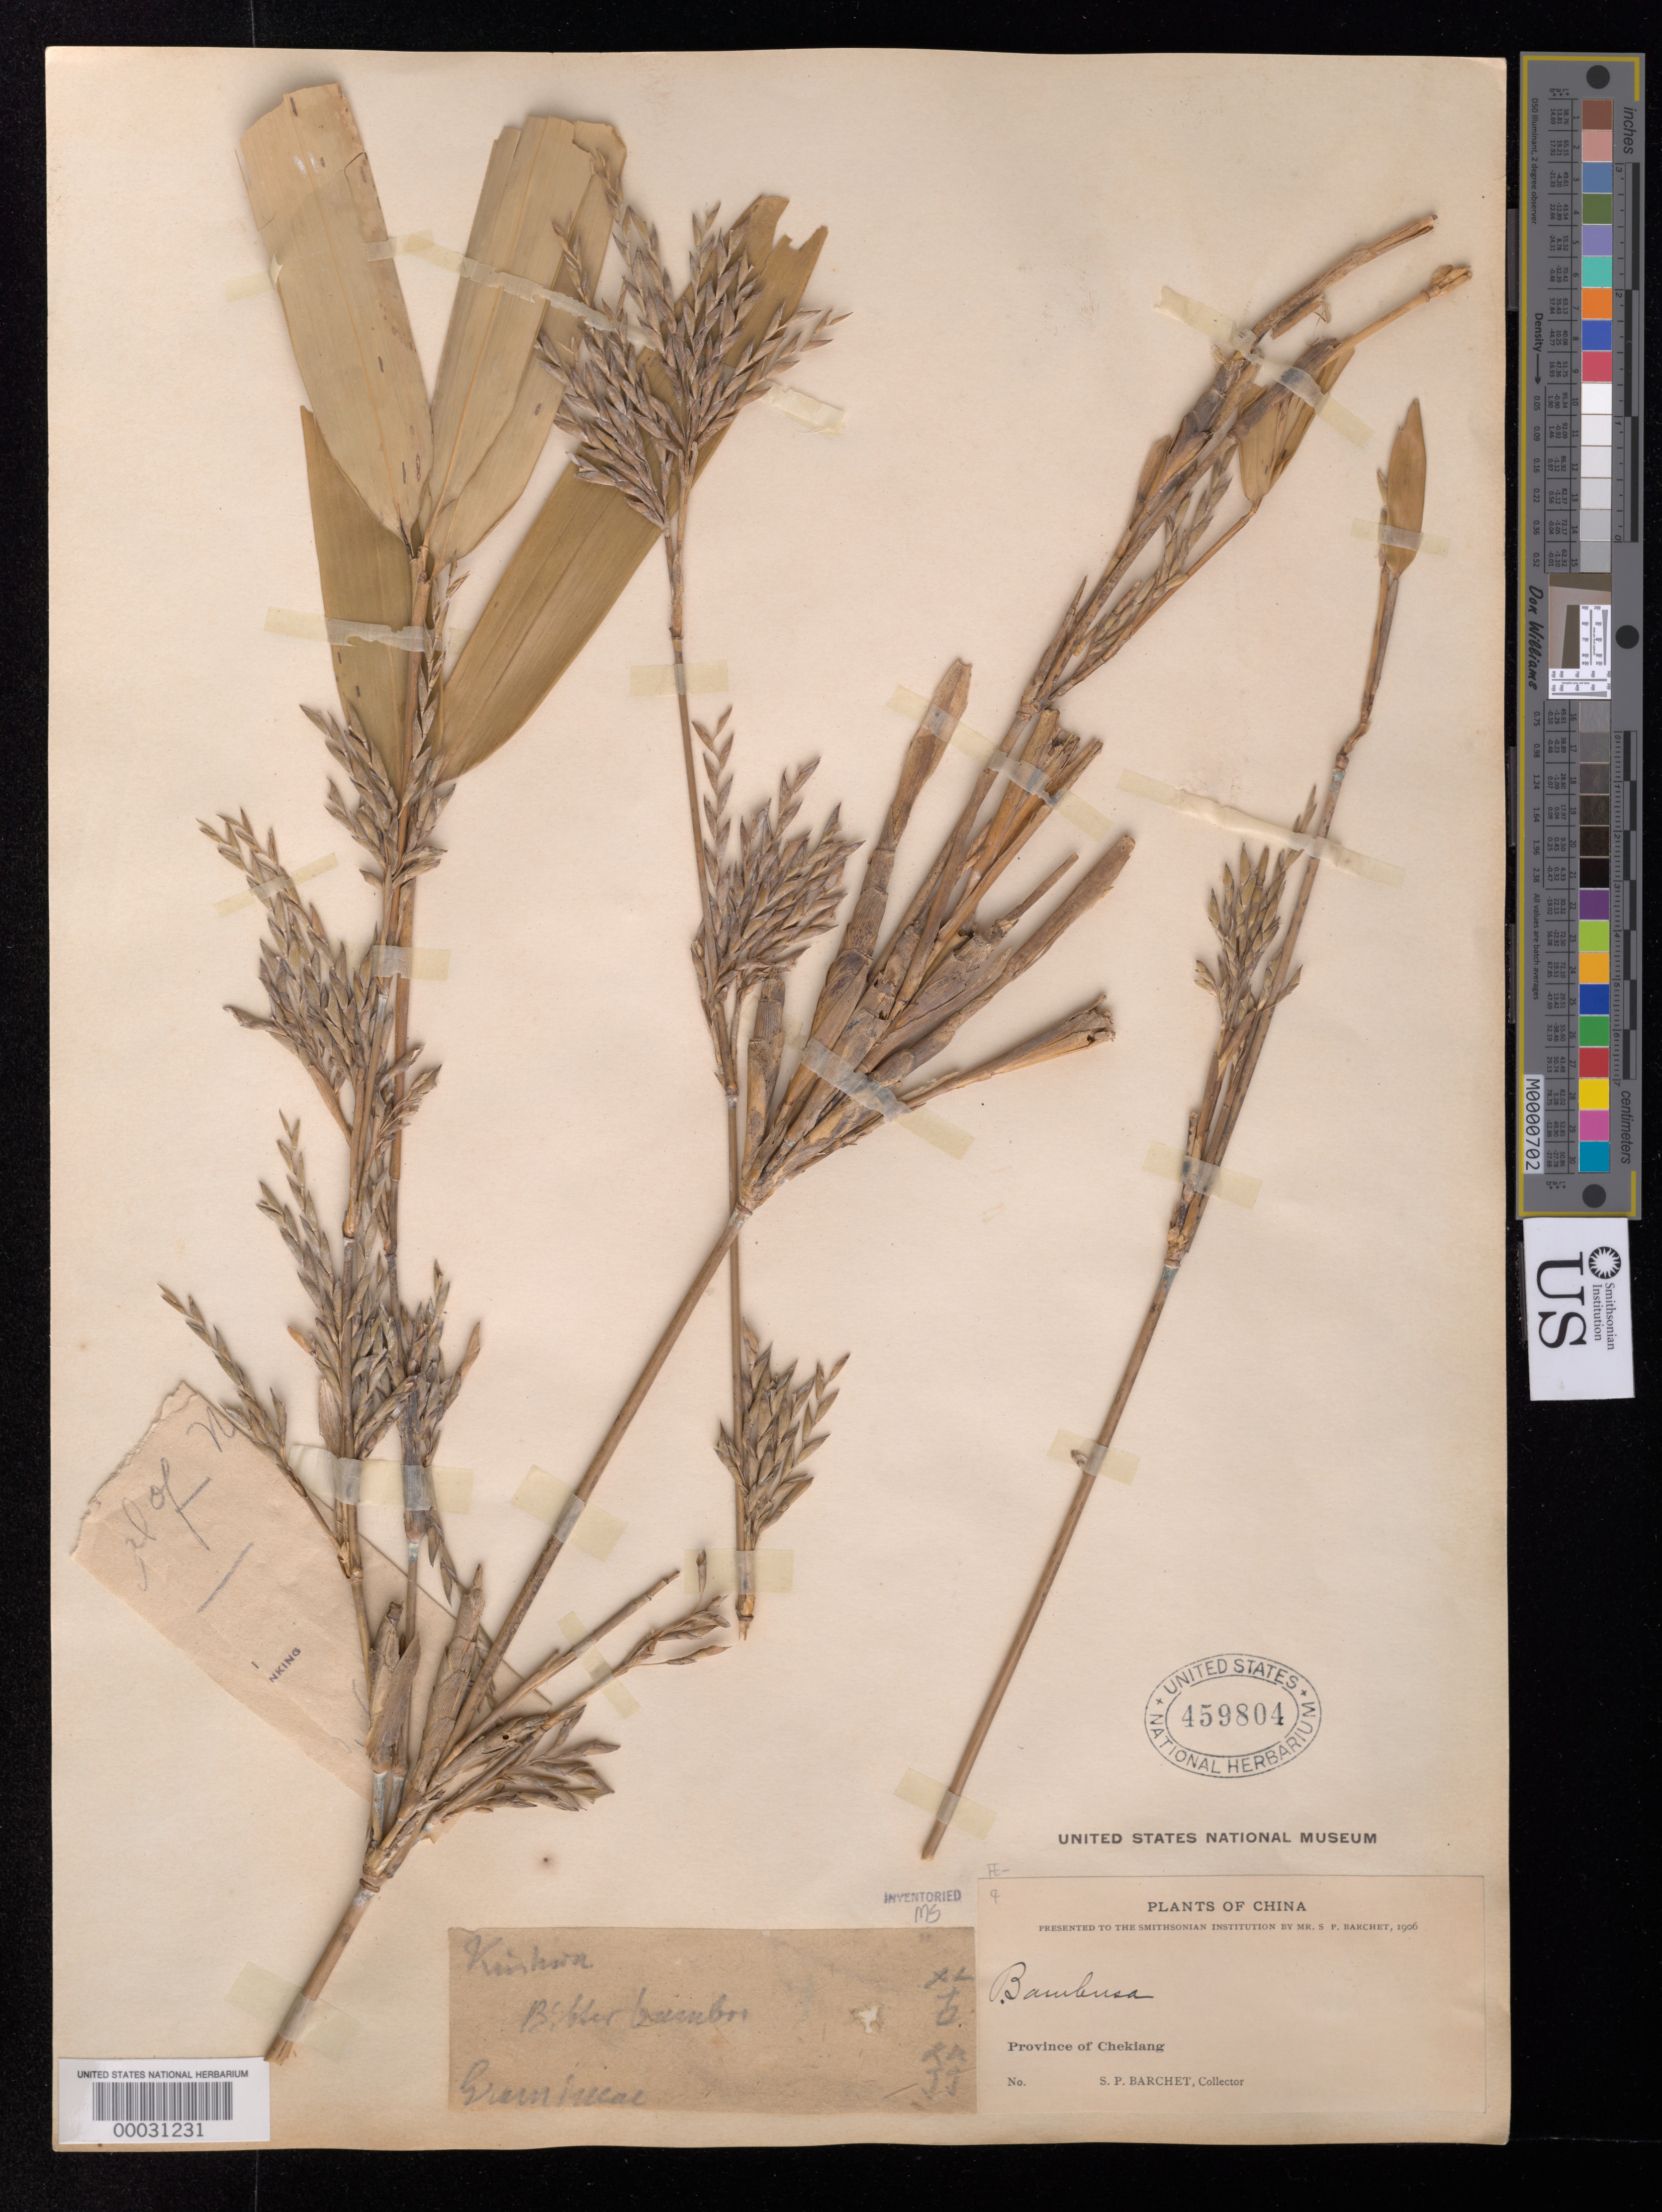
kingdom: Plantae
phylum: Tracheophyta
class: Liliopsida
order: Poales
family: Poaceae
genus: Arundinaria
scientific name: Arundinaria amara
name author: Keng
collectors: S. P. Barchet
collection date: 1906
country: China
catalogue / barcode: US 459804